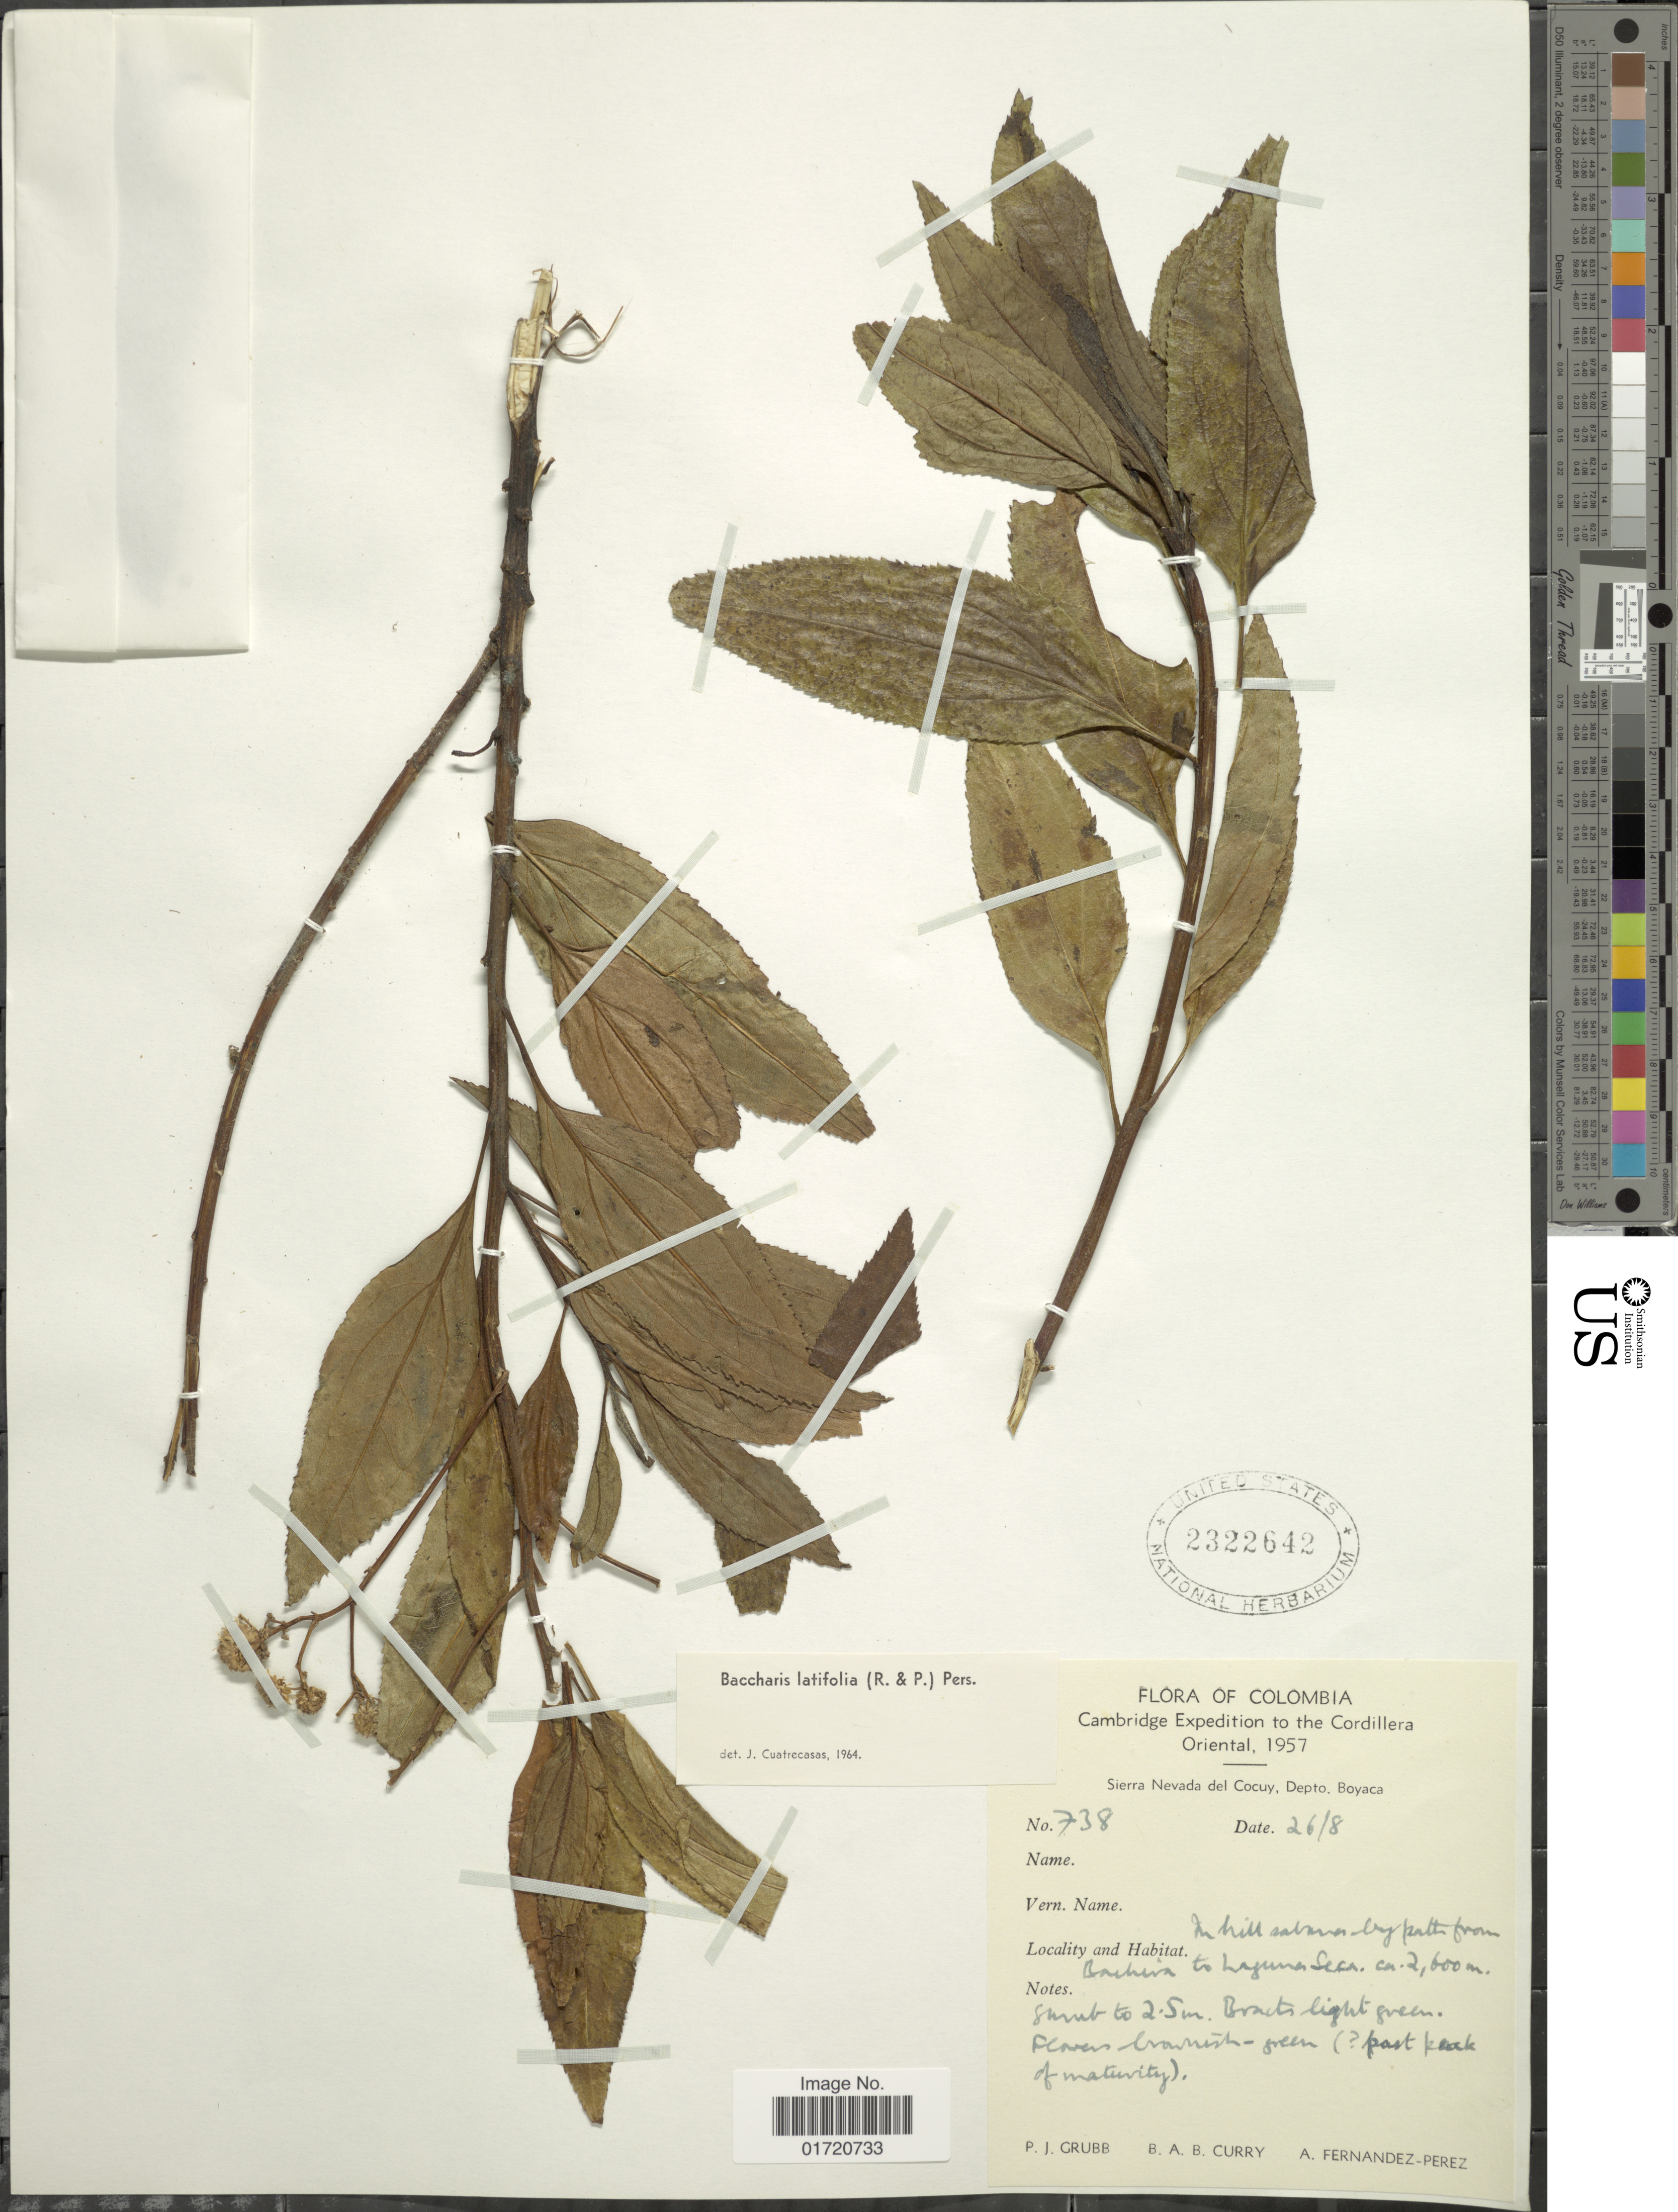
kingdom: Plantae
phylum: Tracheophyta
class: Magnoliopsida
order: Asterales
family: Asteraceae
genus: Baccharis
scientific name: Baccharis latifolia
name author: (Ruiz & Pav.) Pers.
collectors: P. J. Grubb, B. A. B. Curry & A. Fernández-Pérez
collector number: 738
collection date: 1957-08-26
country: Colombia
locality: Cordillera Oriental, from Bachira to Laguna Seca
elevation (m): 2600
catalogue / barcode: US 2322642